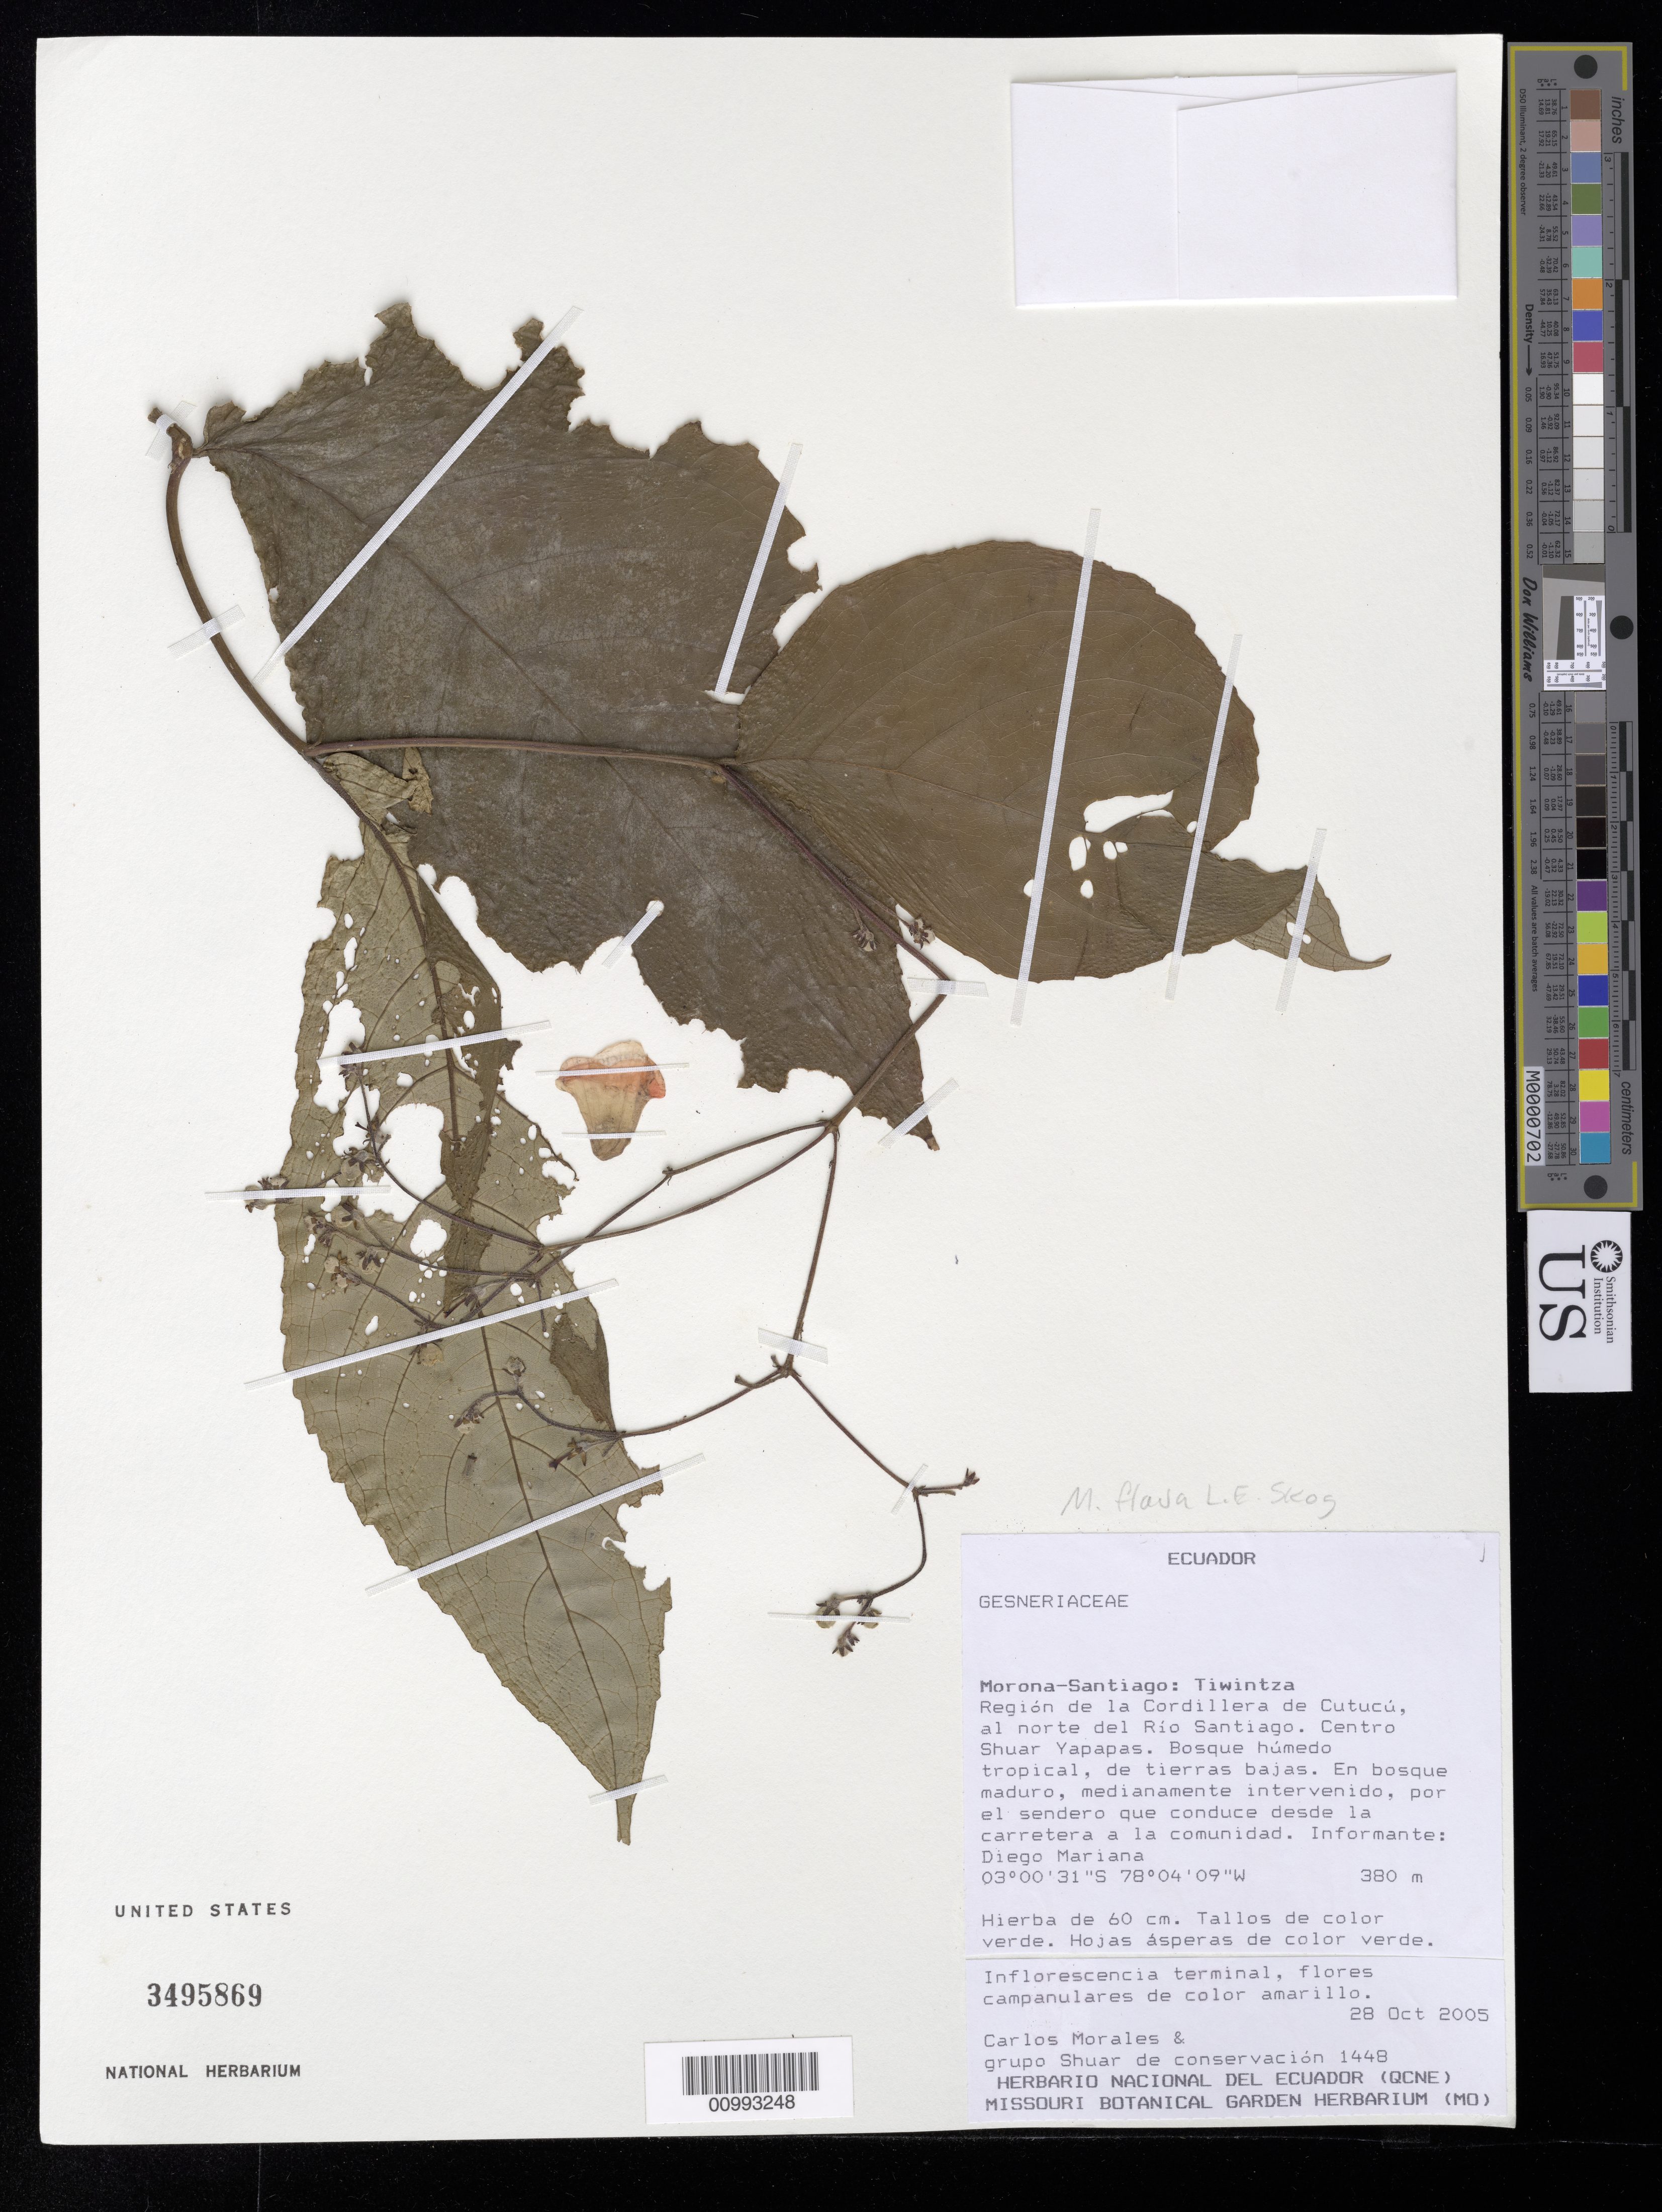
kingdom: Plantae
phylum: Tracheophyta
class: Magnoliopsida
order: Lamiales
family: Gesneriaceae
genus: Monopyle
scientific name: Monopyle sp.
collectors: C. Morales & Grupo Shuar de conservación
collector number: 1448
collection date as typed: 28 Oct 2005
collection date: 2005-10-28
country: Ecuador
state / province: Morona-Santiago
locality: Morona-Santiago: Tiwintza. Región de la Cordillera de Cutucú, al norte del Río Santiago. Centro Shuar Yapapas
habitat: Bosque húmedo tropical, de tierras bajas. En bosque maduro, medianamente intervenido, por el sendero que conduce desde la carretera a la comunidad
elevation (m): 380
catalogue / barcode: US 3495869